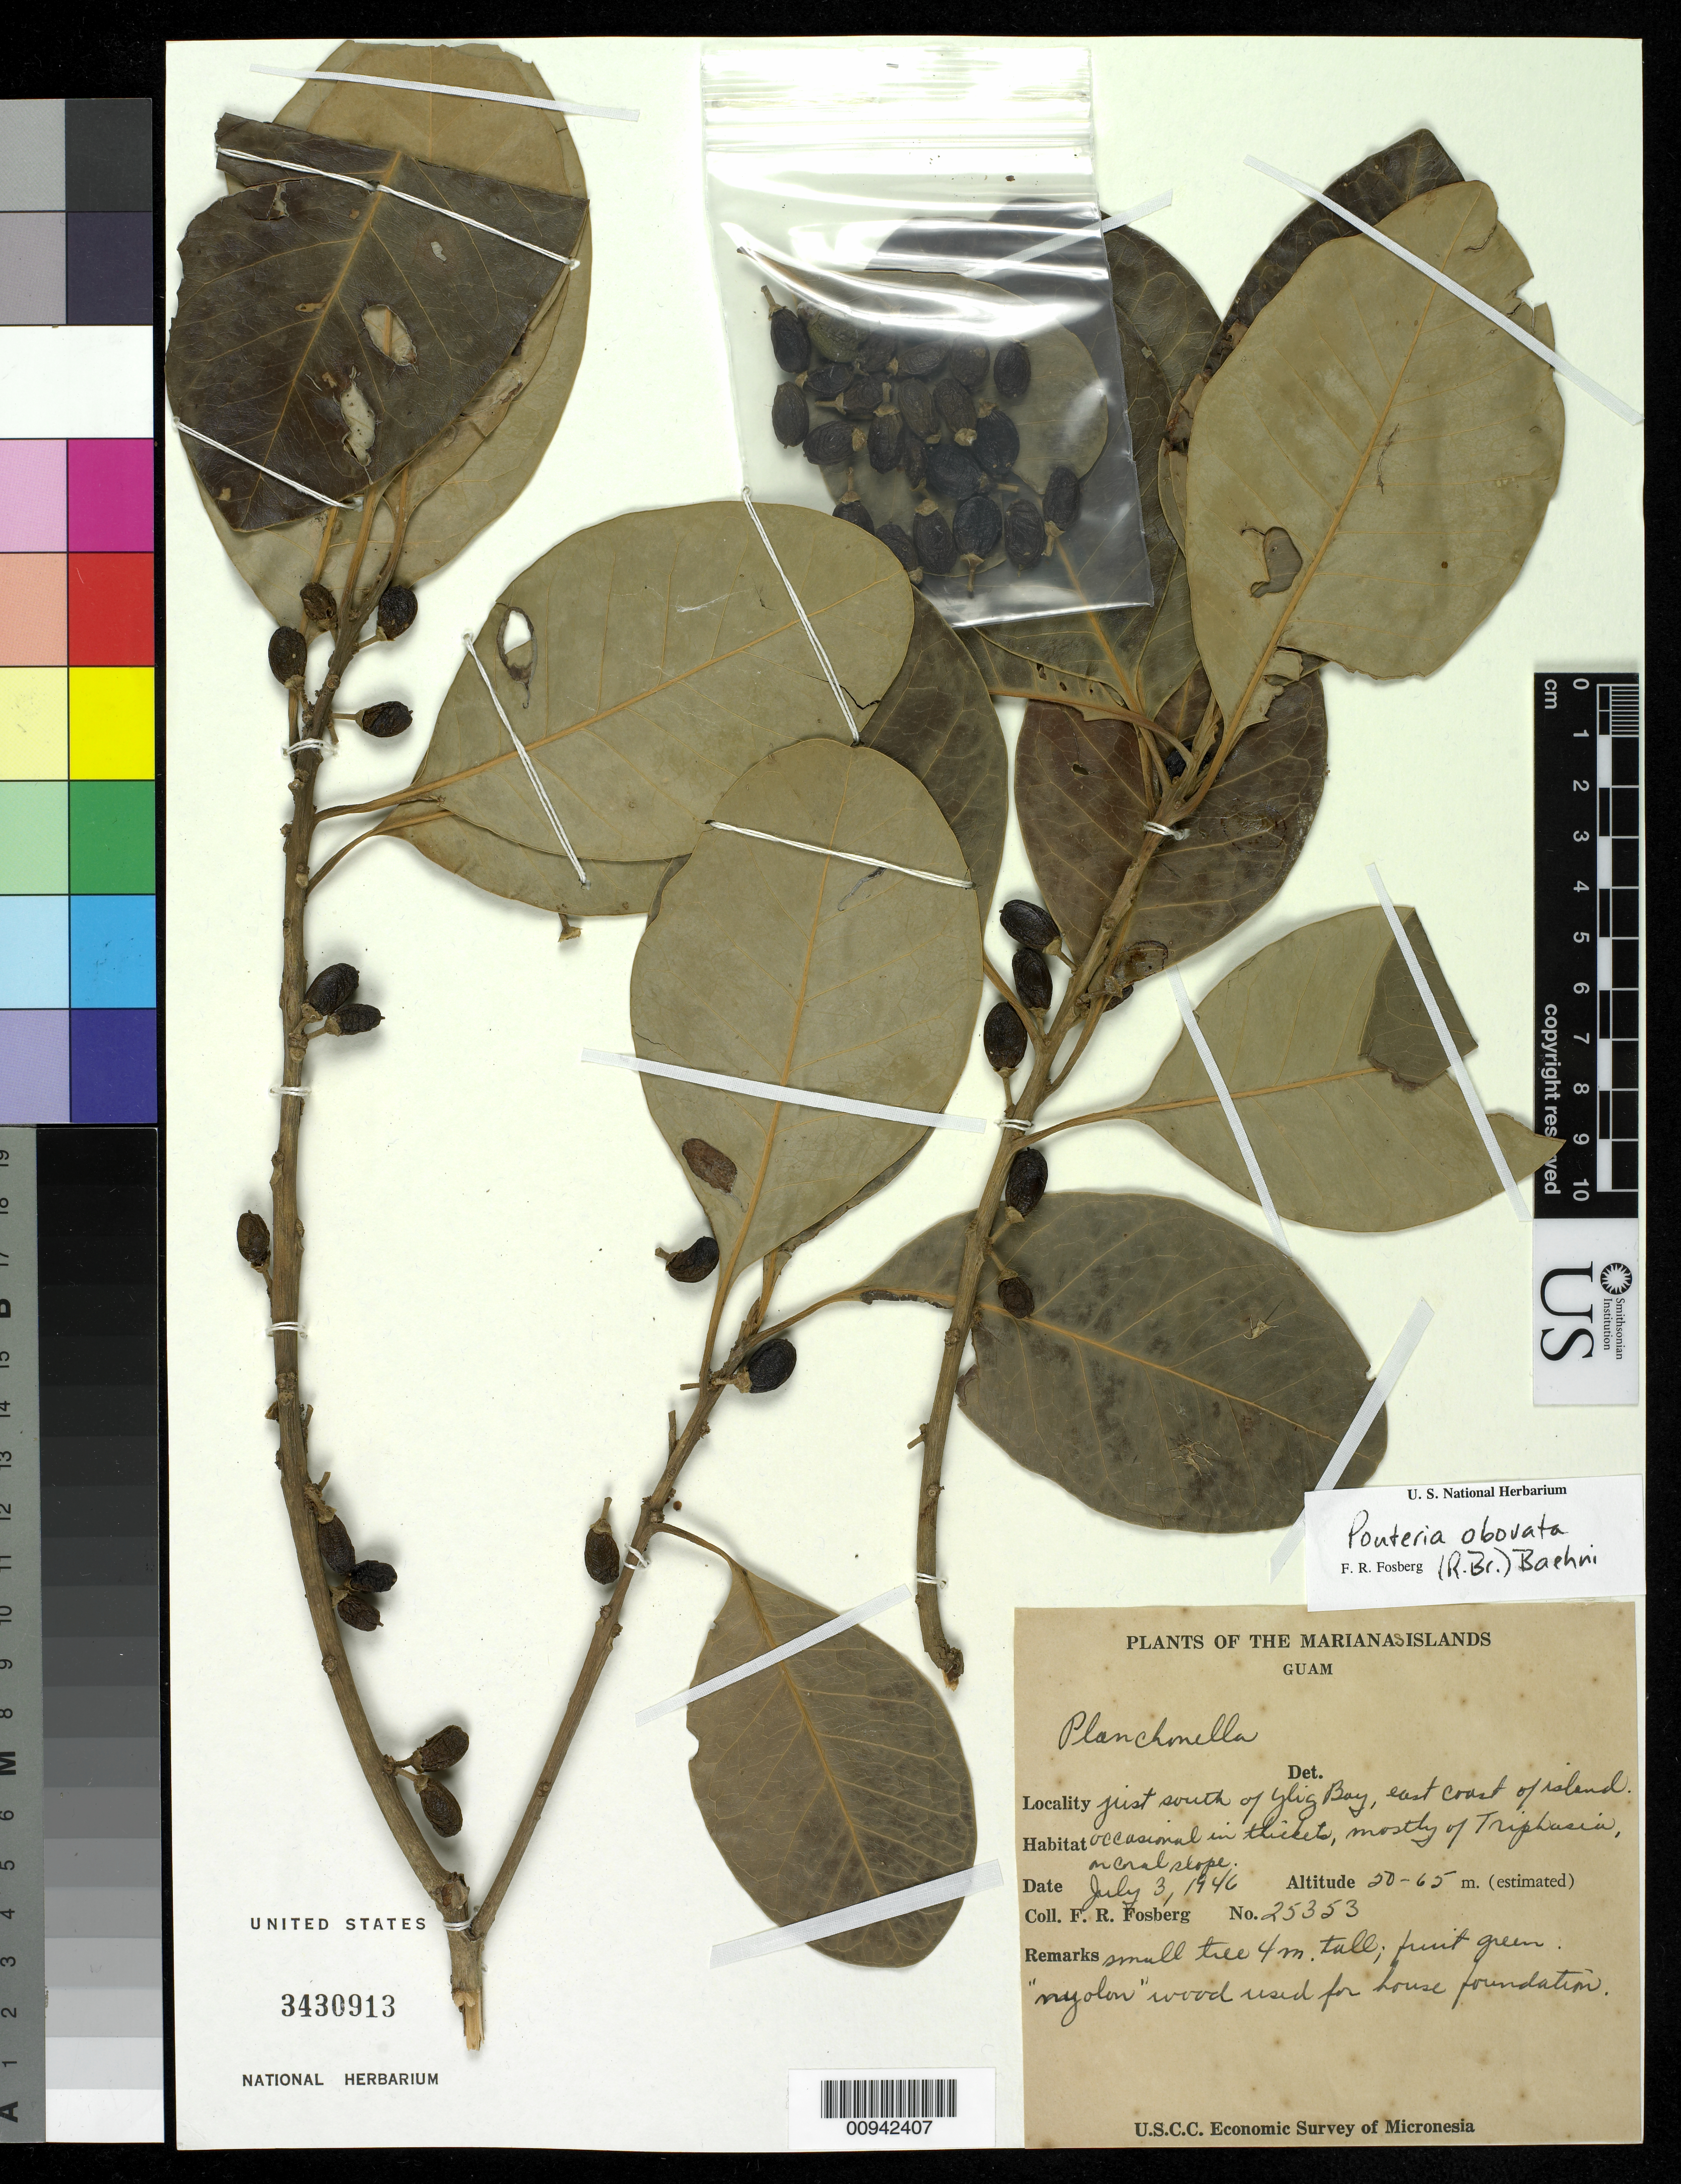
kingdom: Plantae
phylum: Tracheophyta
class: Magnoliopsida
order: Ericales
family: Sapotaceae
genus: Planchonella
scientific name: Planchonella obovata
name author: (R. Br.) Pierre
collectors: F. R. Fosberg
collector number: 25353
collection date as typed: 03 Jul 1946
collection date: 1946-07-03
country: Guam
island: Guam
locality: just south of Ylig Bay, east coast of island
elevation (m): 50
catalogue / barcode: US 3430913